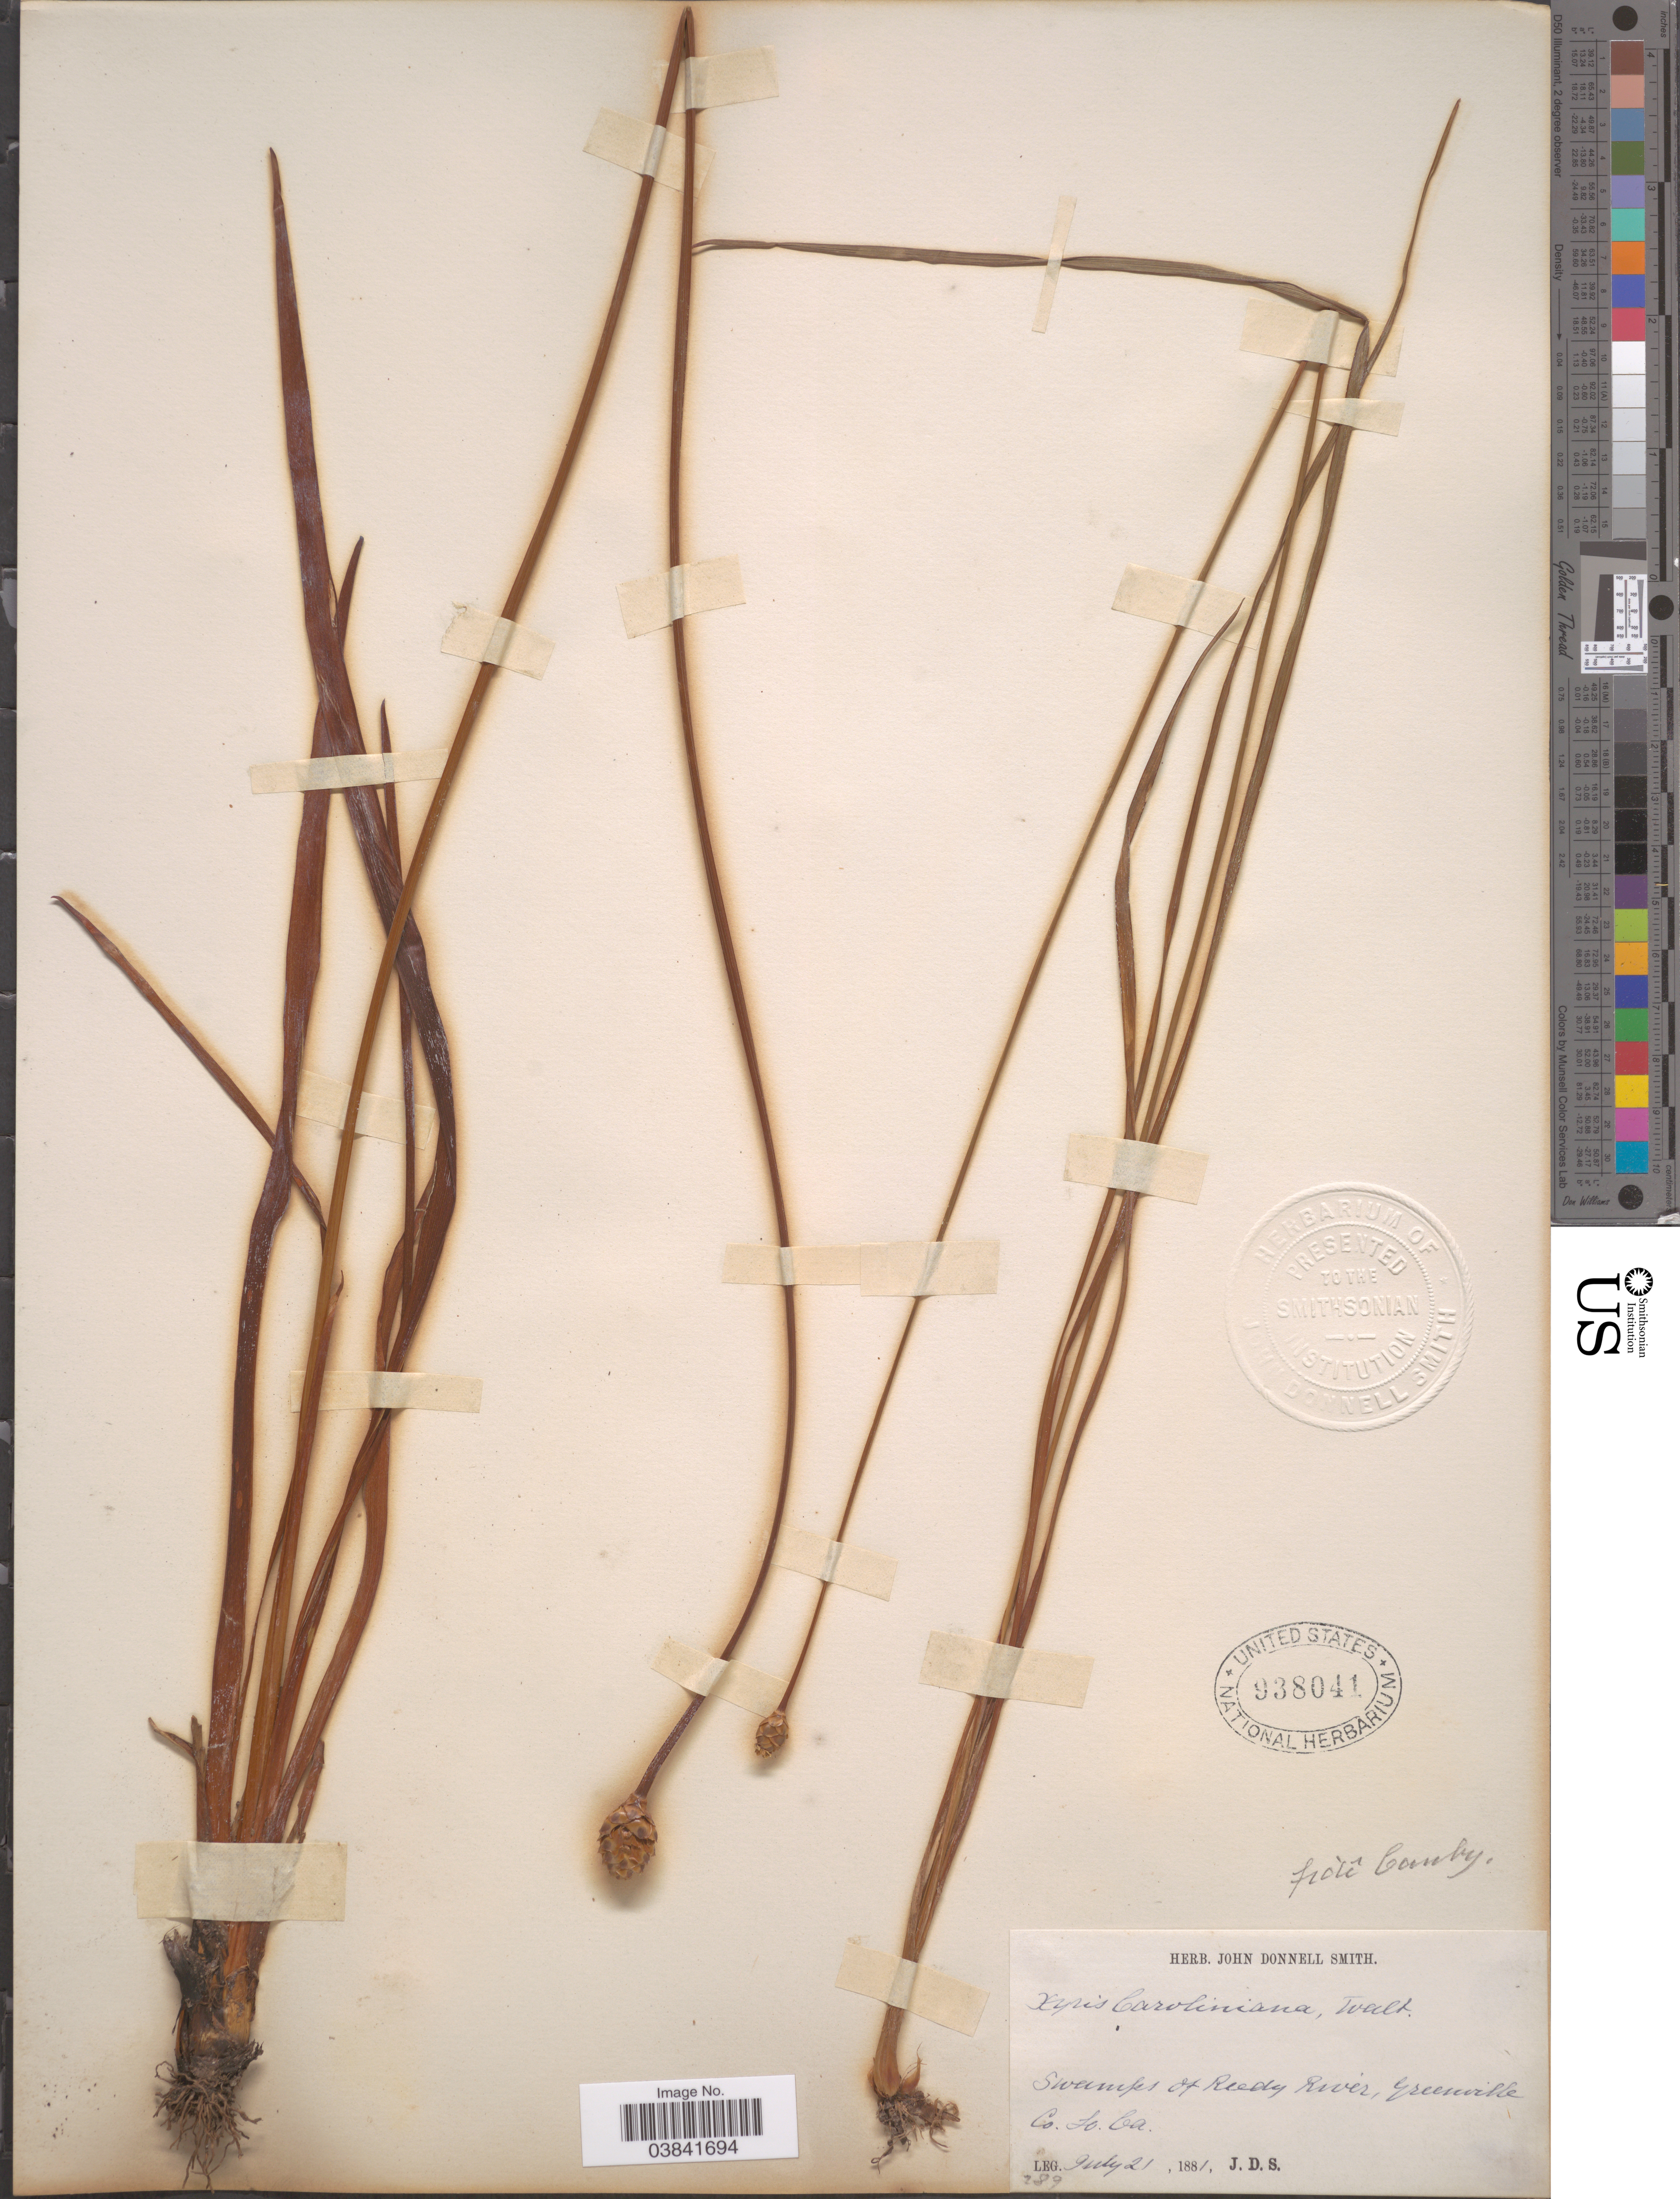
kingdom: Plantae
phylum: Tracheophyta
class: Liliopsida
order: Poales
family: Xyridaceae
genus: Xyris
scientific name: Xyris platylepis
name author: Chapm.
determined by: Strong, Mark T., (BOT), Smithsonian Institution - National Museum of Natural History (UNITED STATES)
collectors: J. Donnell Smith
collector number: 289?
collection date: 1881-07-21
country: United States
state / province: South Carolina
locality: Swamps of Reedy River, Greenville Co.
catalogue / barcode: US 938041